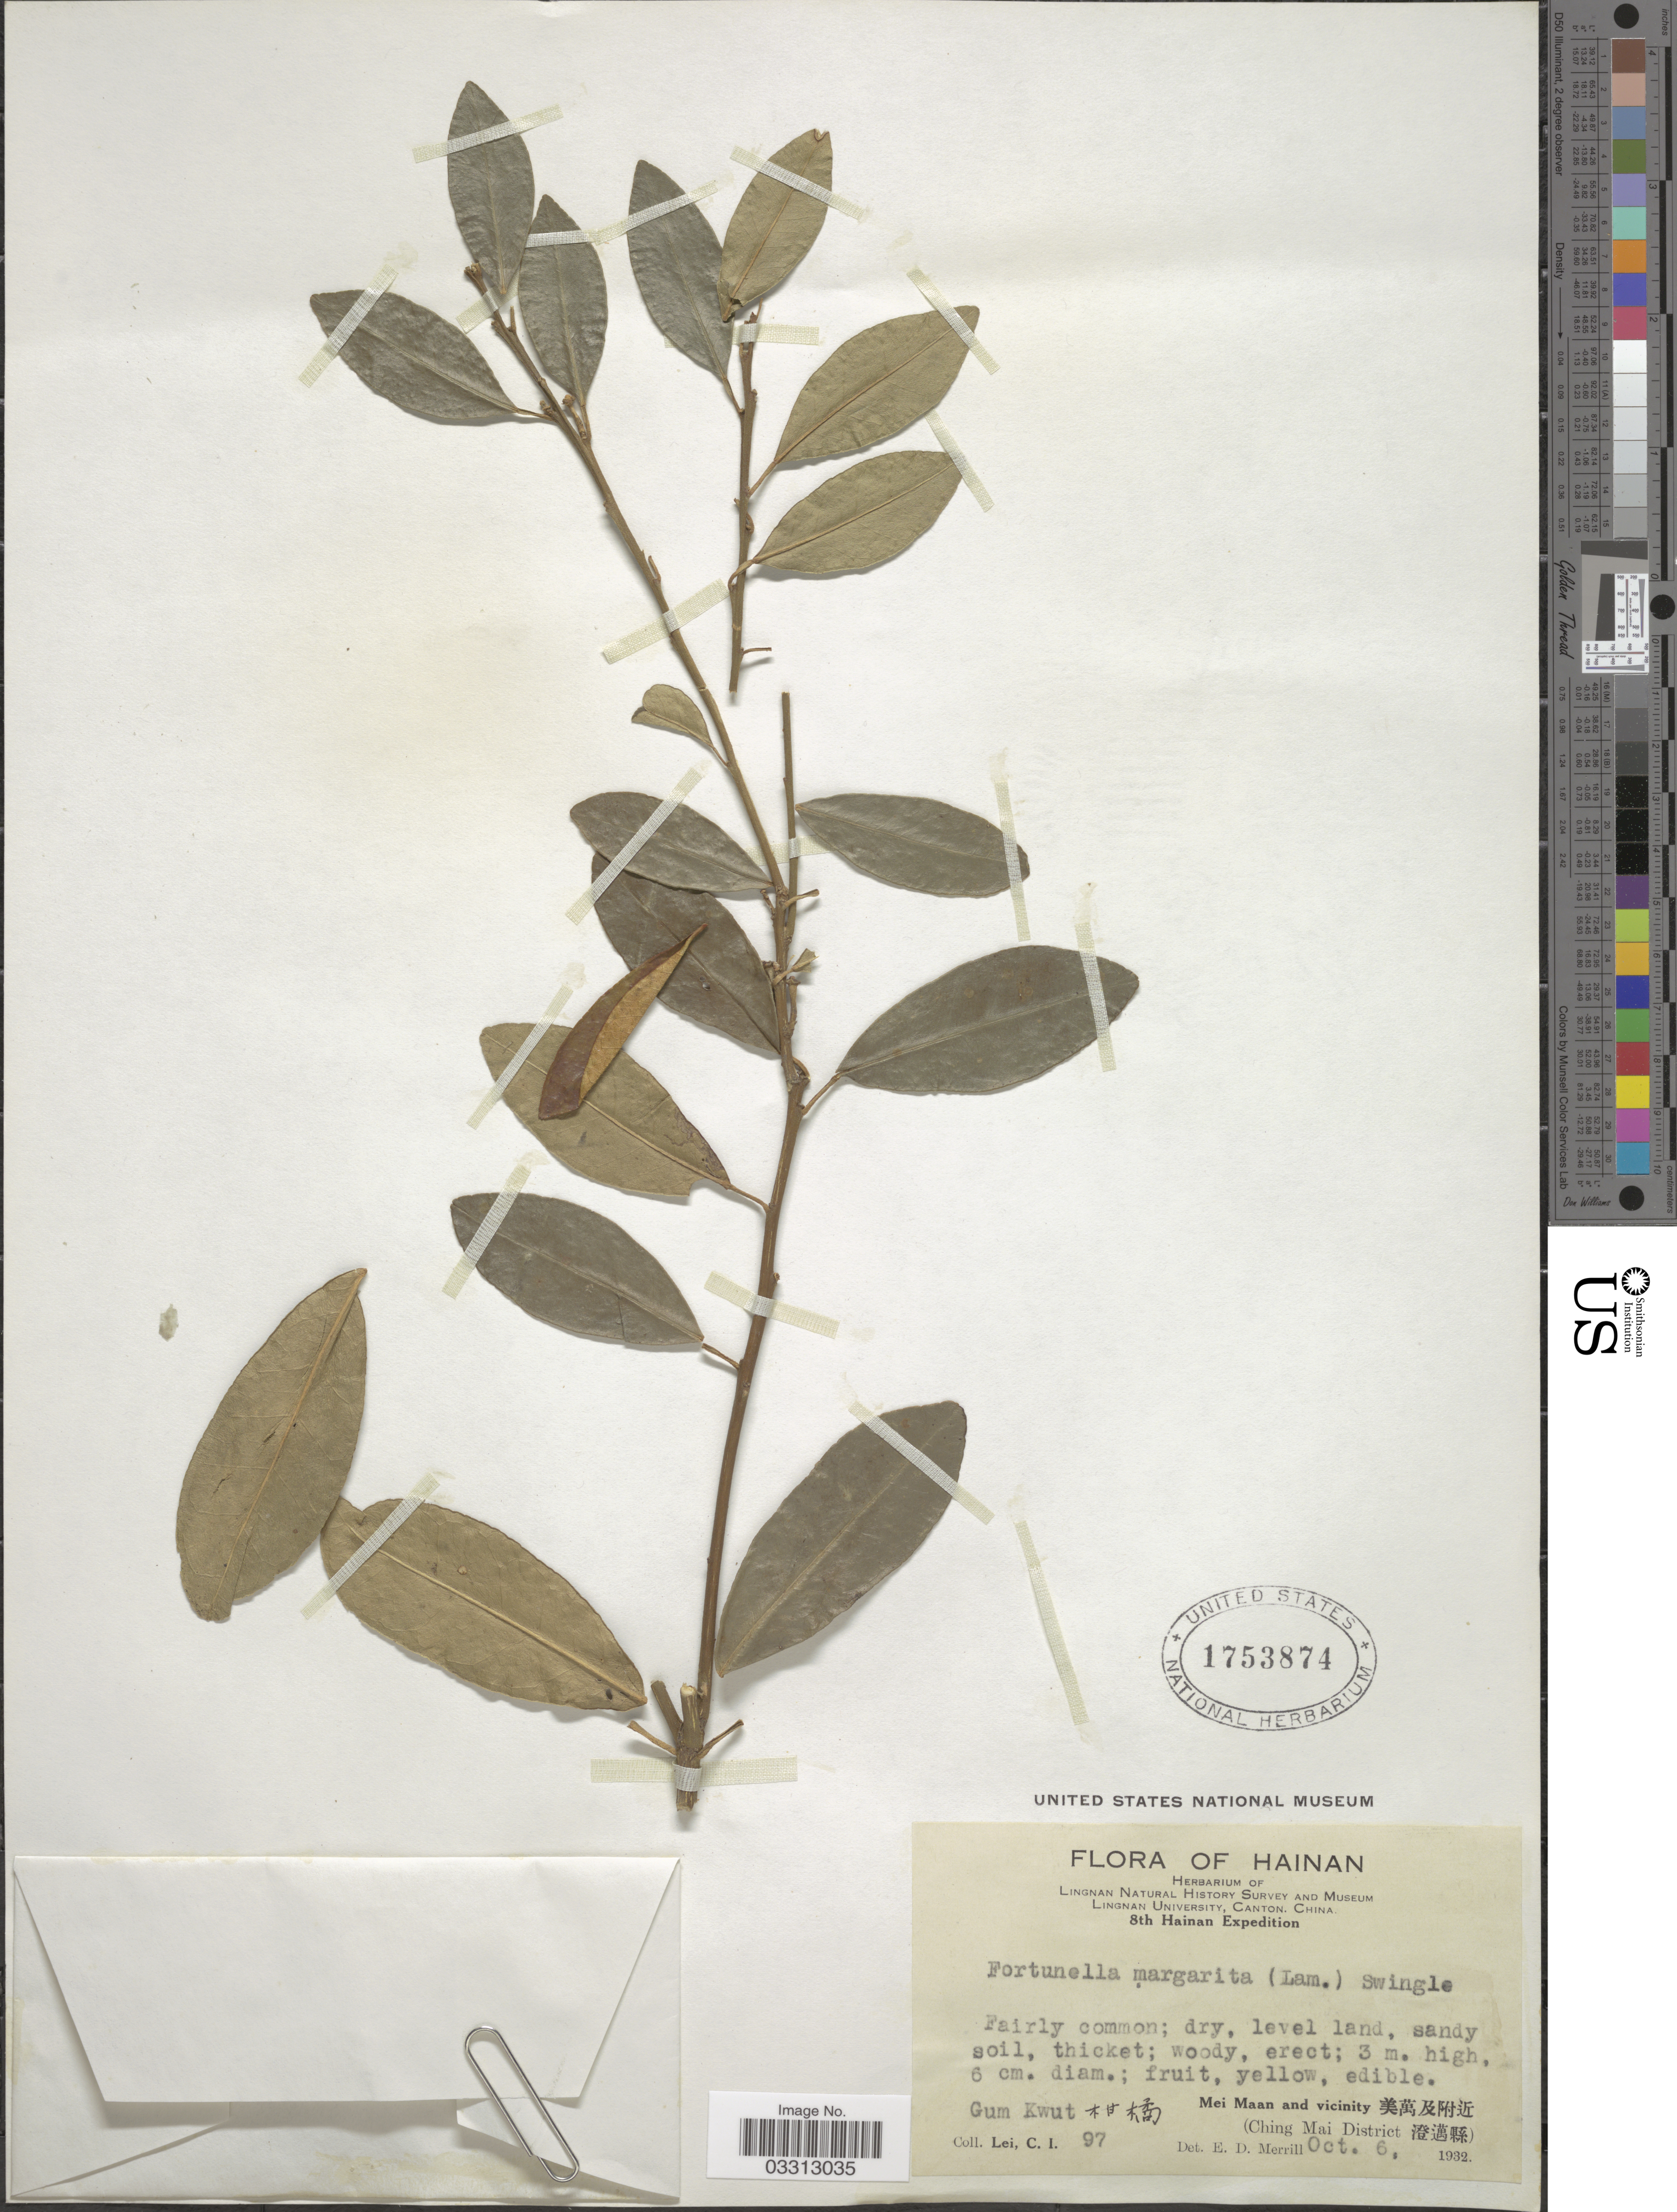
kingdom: Plantae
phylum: Tracheophyta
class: Magnoliopsida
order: Sapindales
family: Rutaceae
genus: Citrus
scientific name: Citrus japonica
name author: Thunb.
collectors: C. I. Lei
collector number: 97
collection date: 1932-10-06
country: China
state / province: Hainan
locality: Gum Kwut X. Mei Maan and vicinity X. (Ching Mai District X).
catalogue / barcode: US 1753874